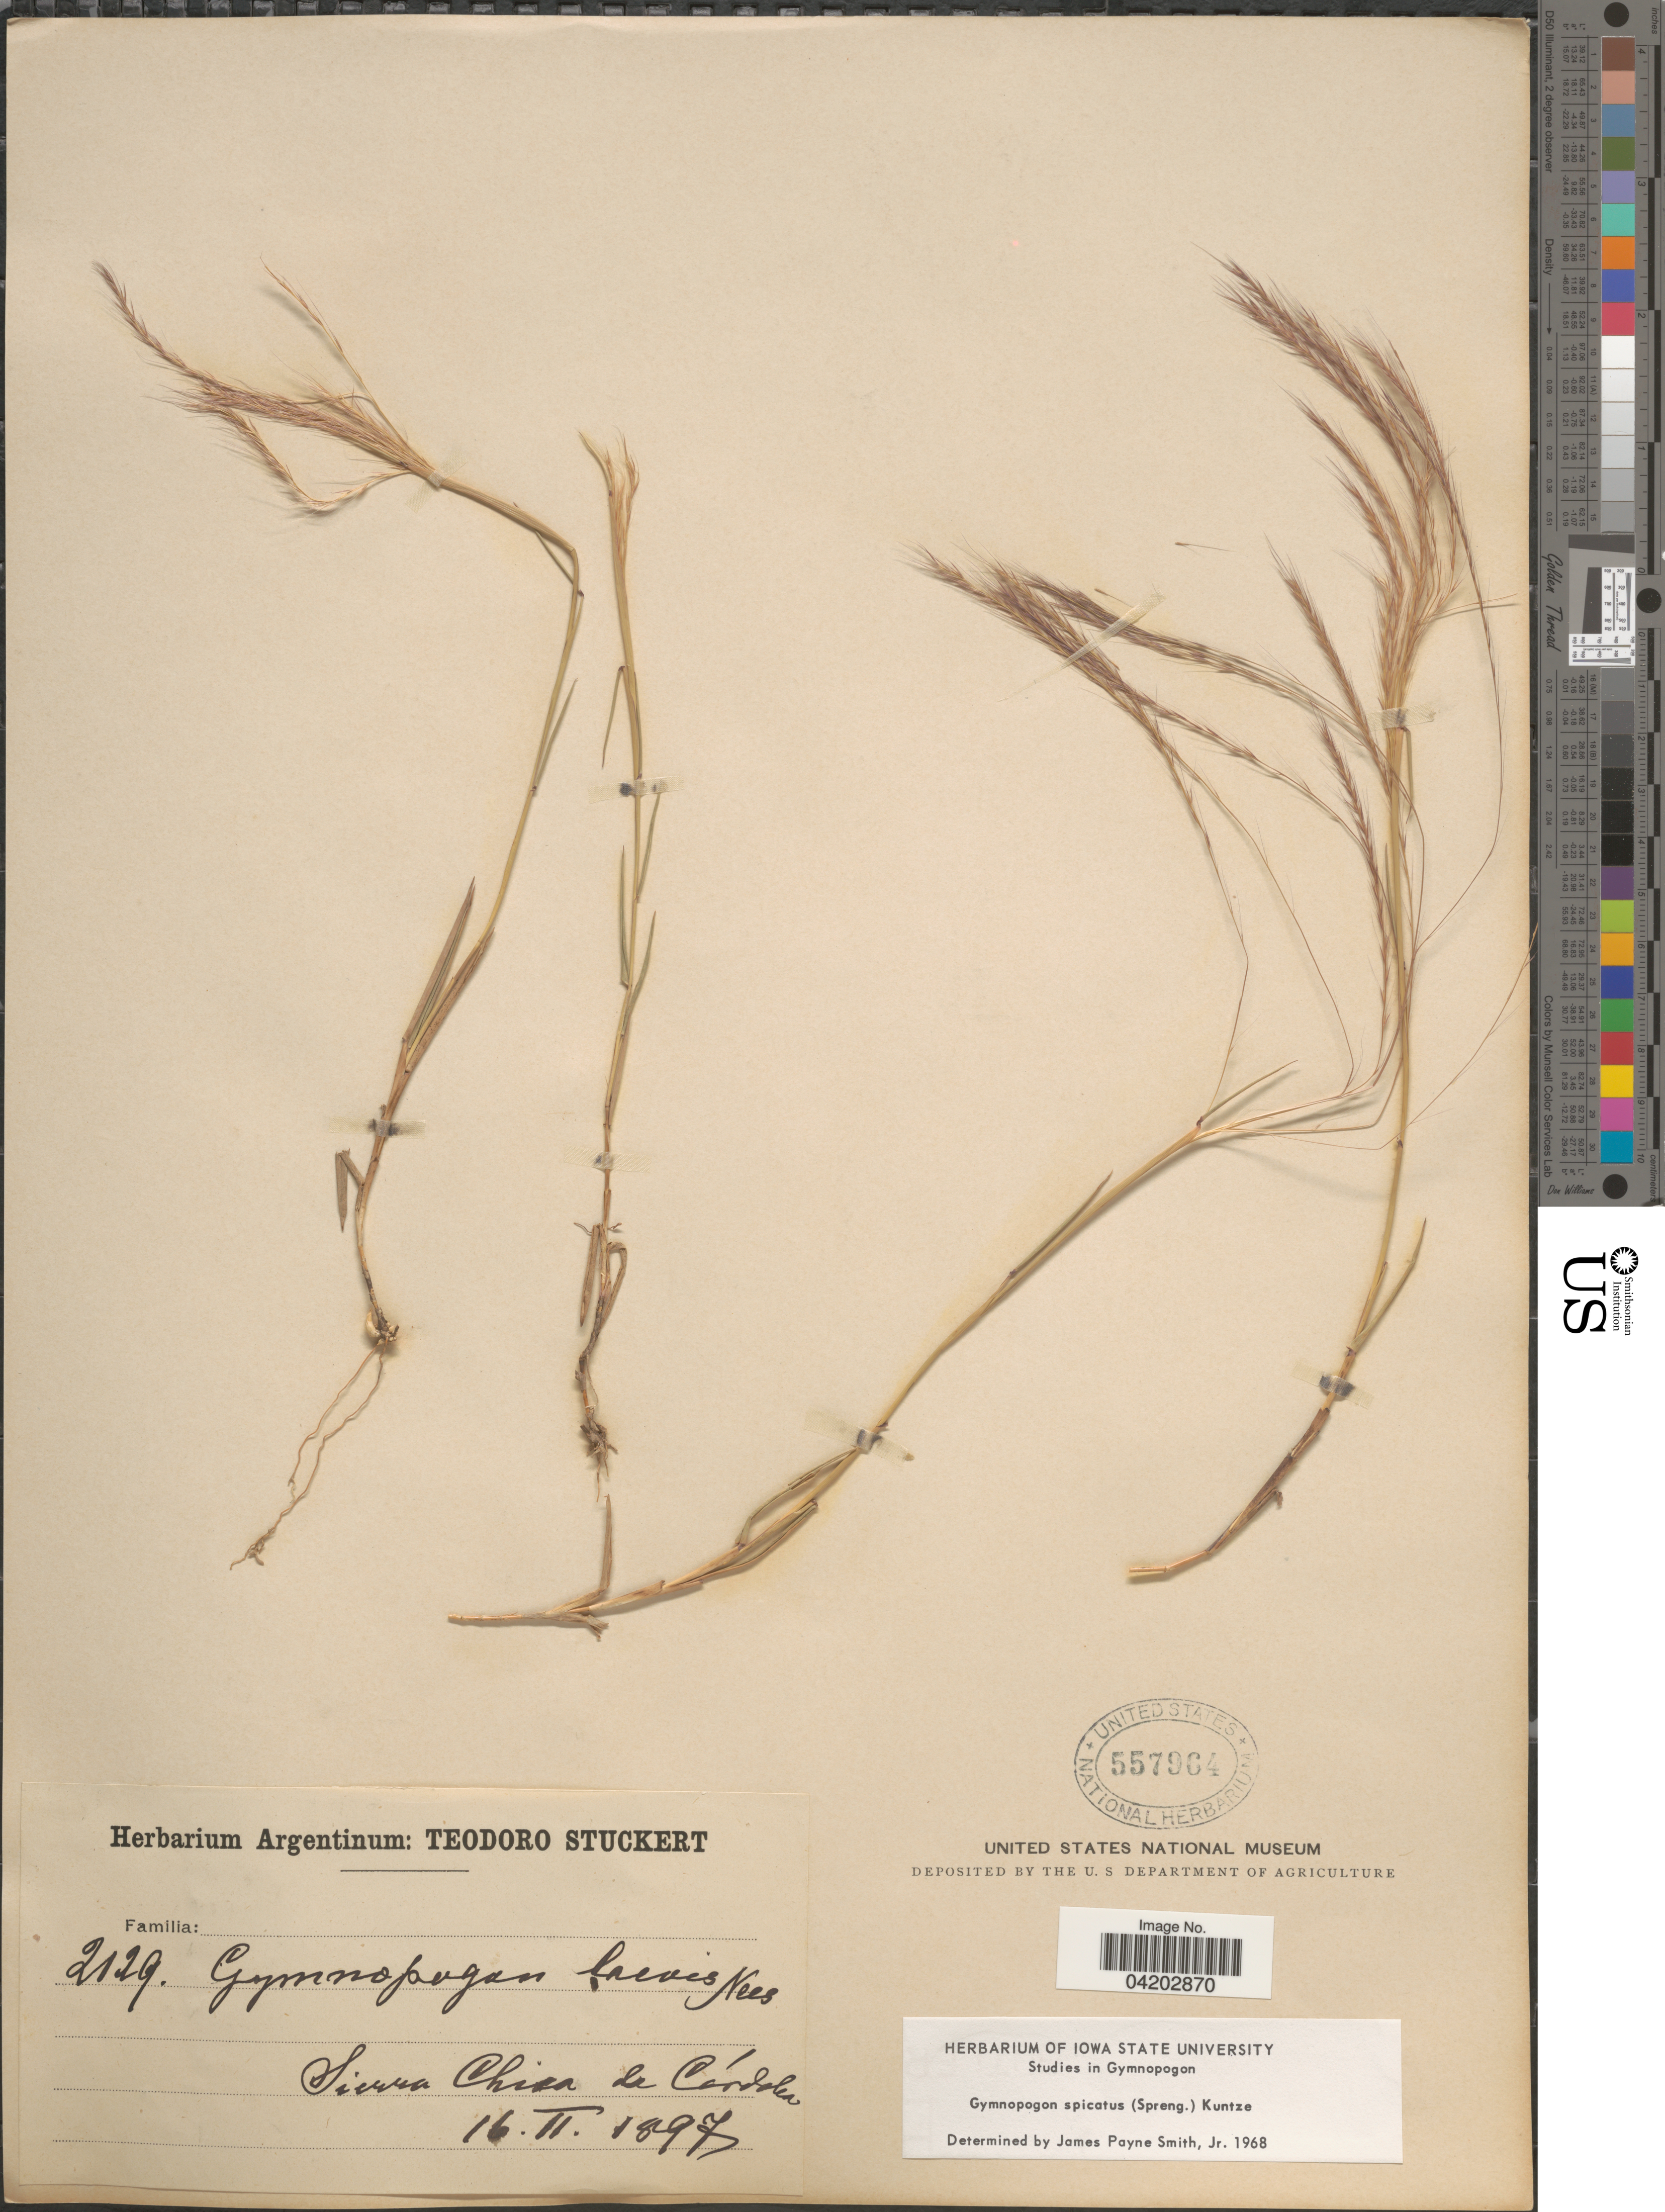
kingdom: Plantae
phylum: Tracheophyta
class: Liliopsida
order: Poales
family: Poaceae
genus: Gymnopogon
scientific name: Gymnopogon spicatus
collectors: Ex herb. Teodoro Stuckert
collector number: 2129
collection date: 1897-02-16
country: Argentina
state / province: Cordoba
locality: Sierra Chica de Córdoba.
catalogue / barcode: US 559764